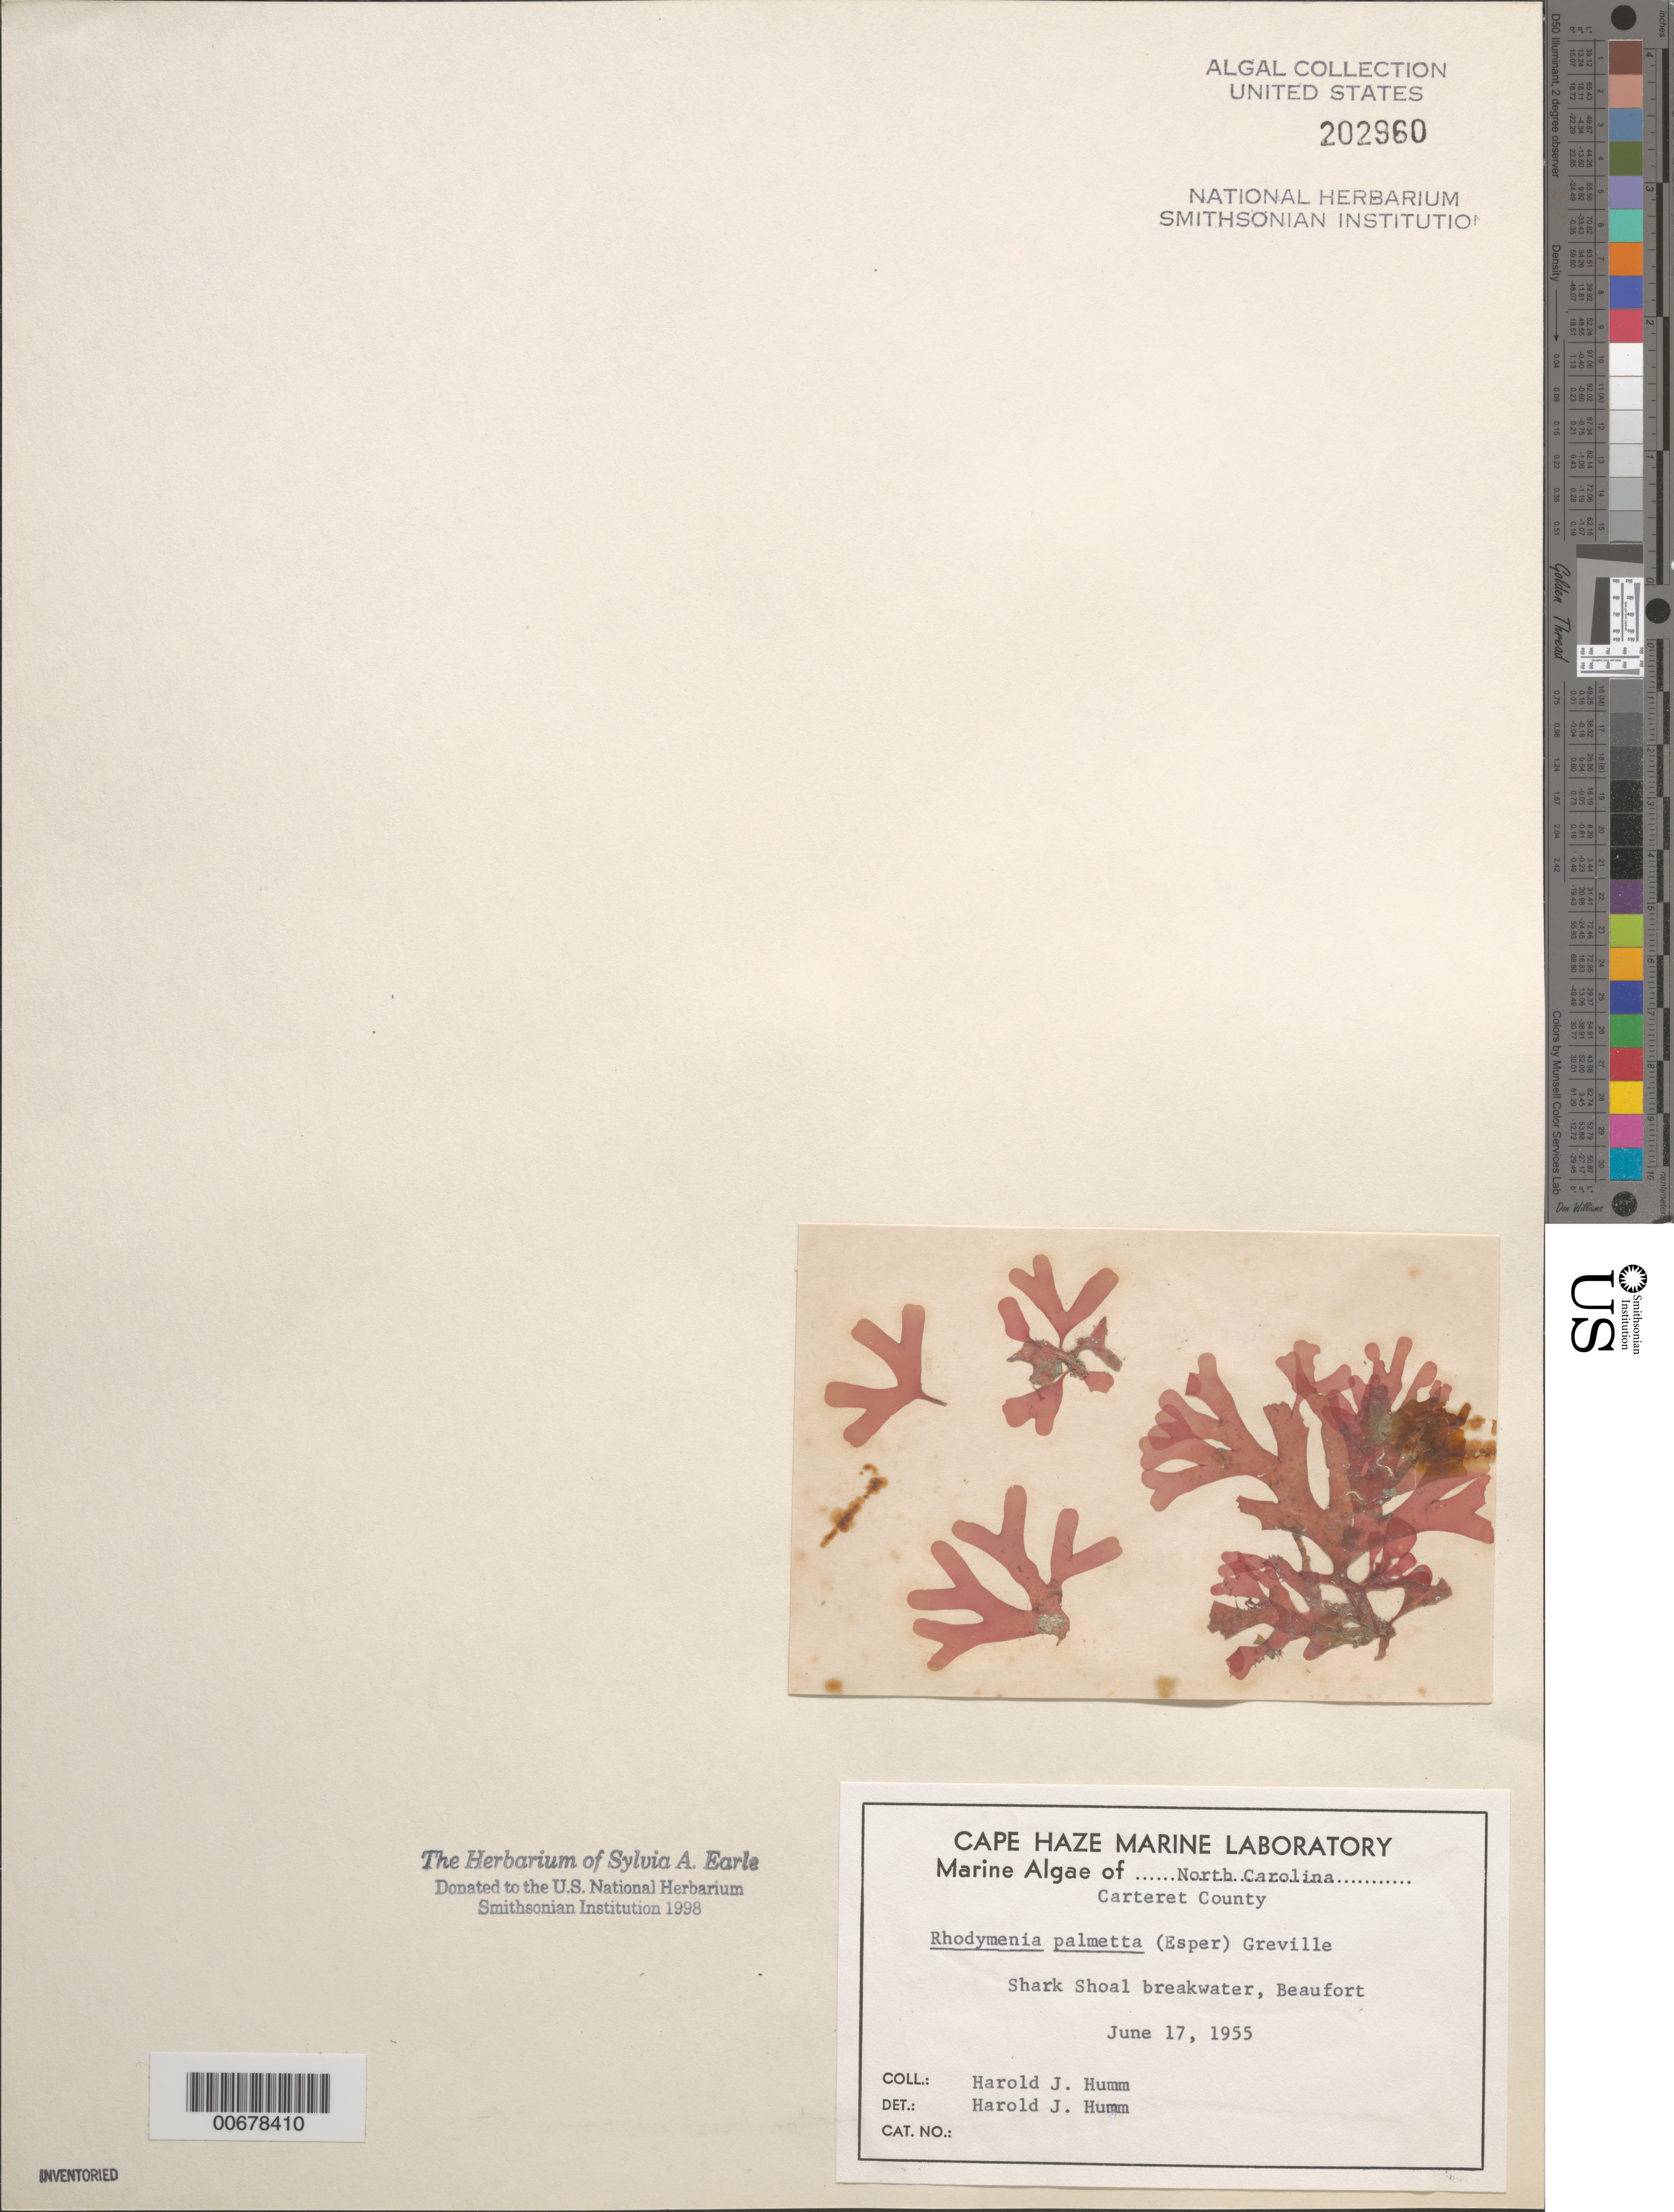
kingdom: Plantae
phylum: Rhodophyta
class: Florideophyceae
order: Rhodymeniales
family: Rhodymeniaceae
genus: Rhodymenia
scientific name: Rhodymenia pseudopalmata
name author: (J.V.Lamouroux) P.C. Silva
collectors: H. J. Humm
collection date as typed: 17 Jun 1955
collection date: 1955-06-17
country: United States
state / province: North Carolina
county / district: Carteret County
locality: Shark Shoal breakwater, Beaufort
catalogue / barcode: US 202960